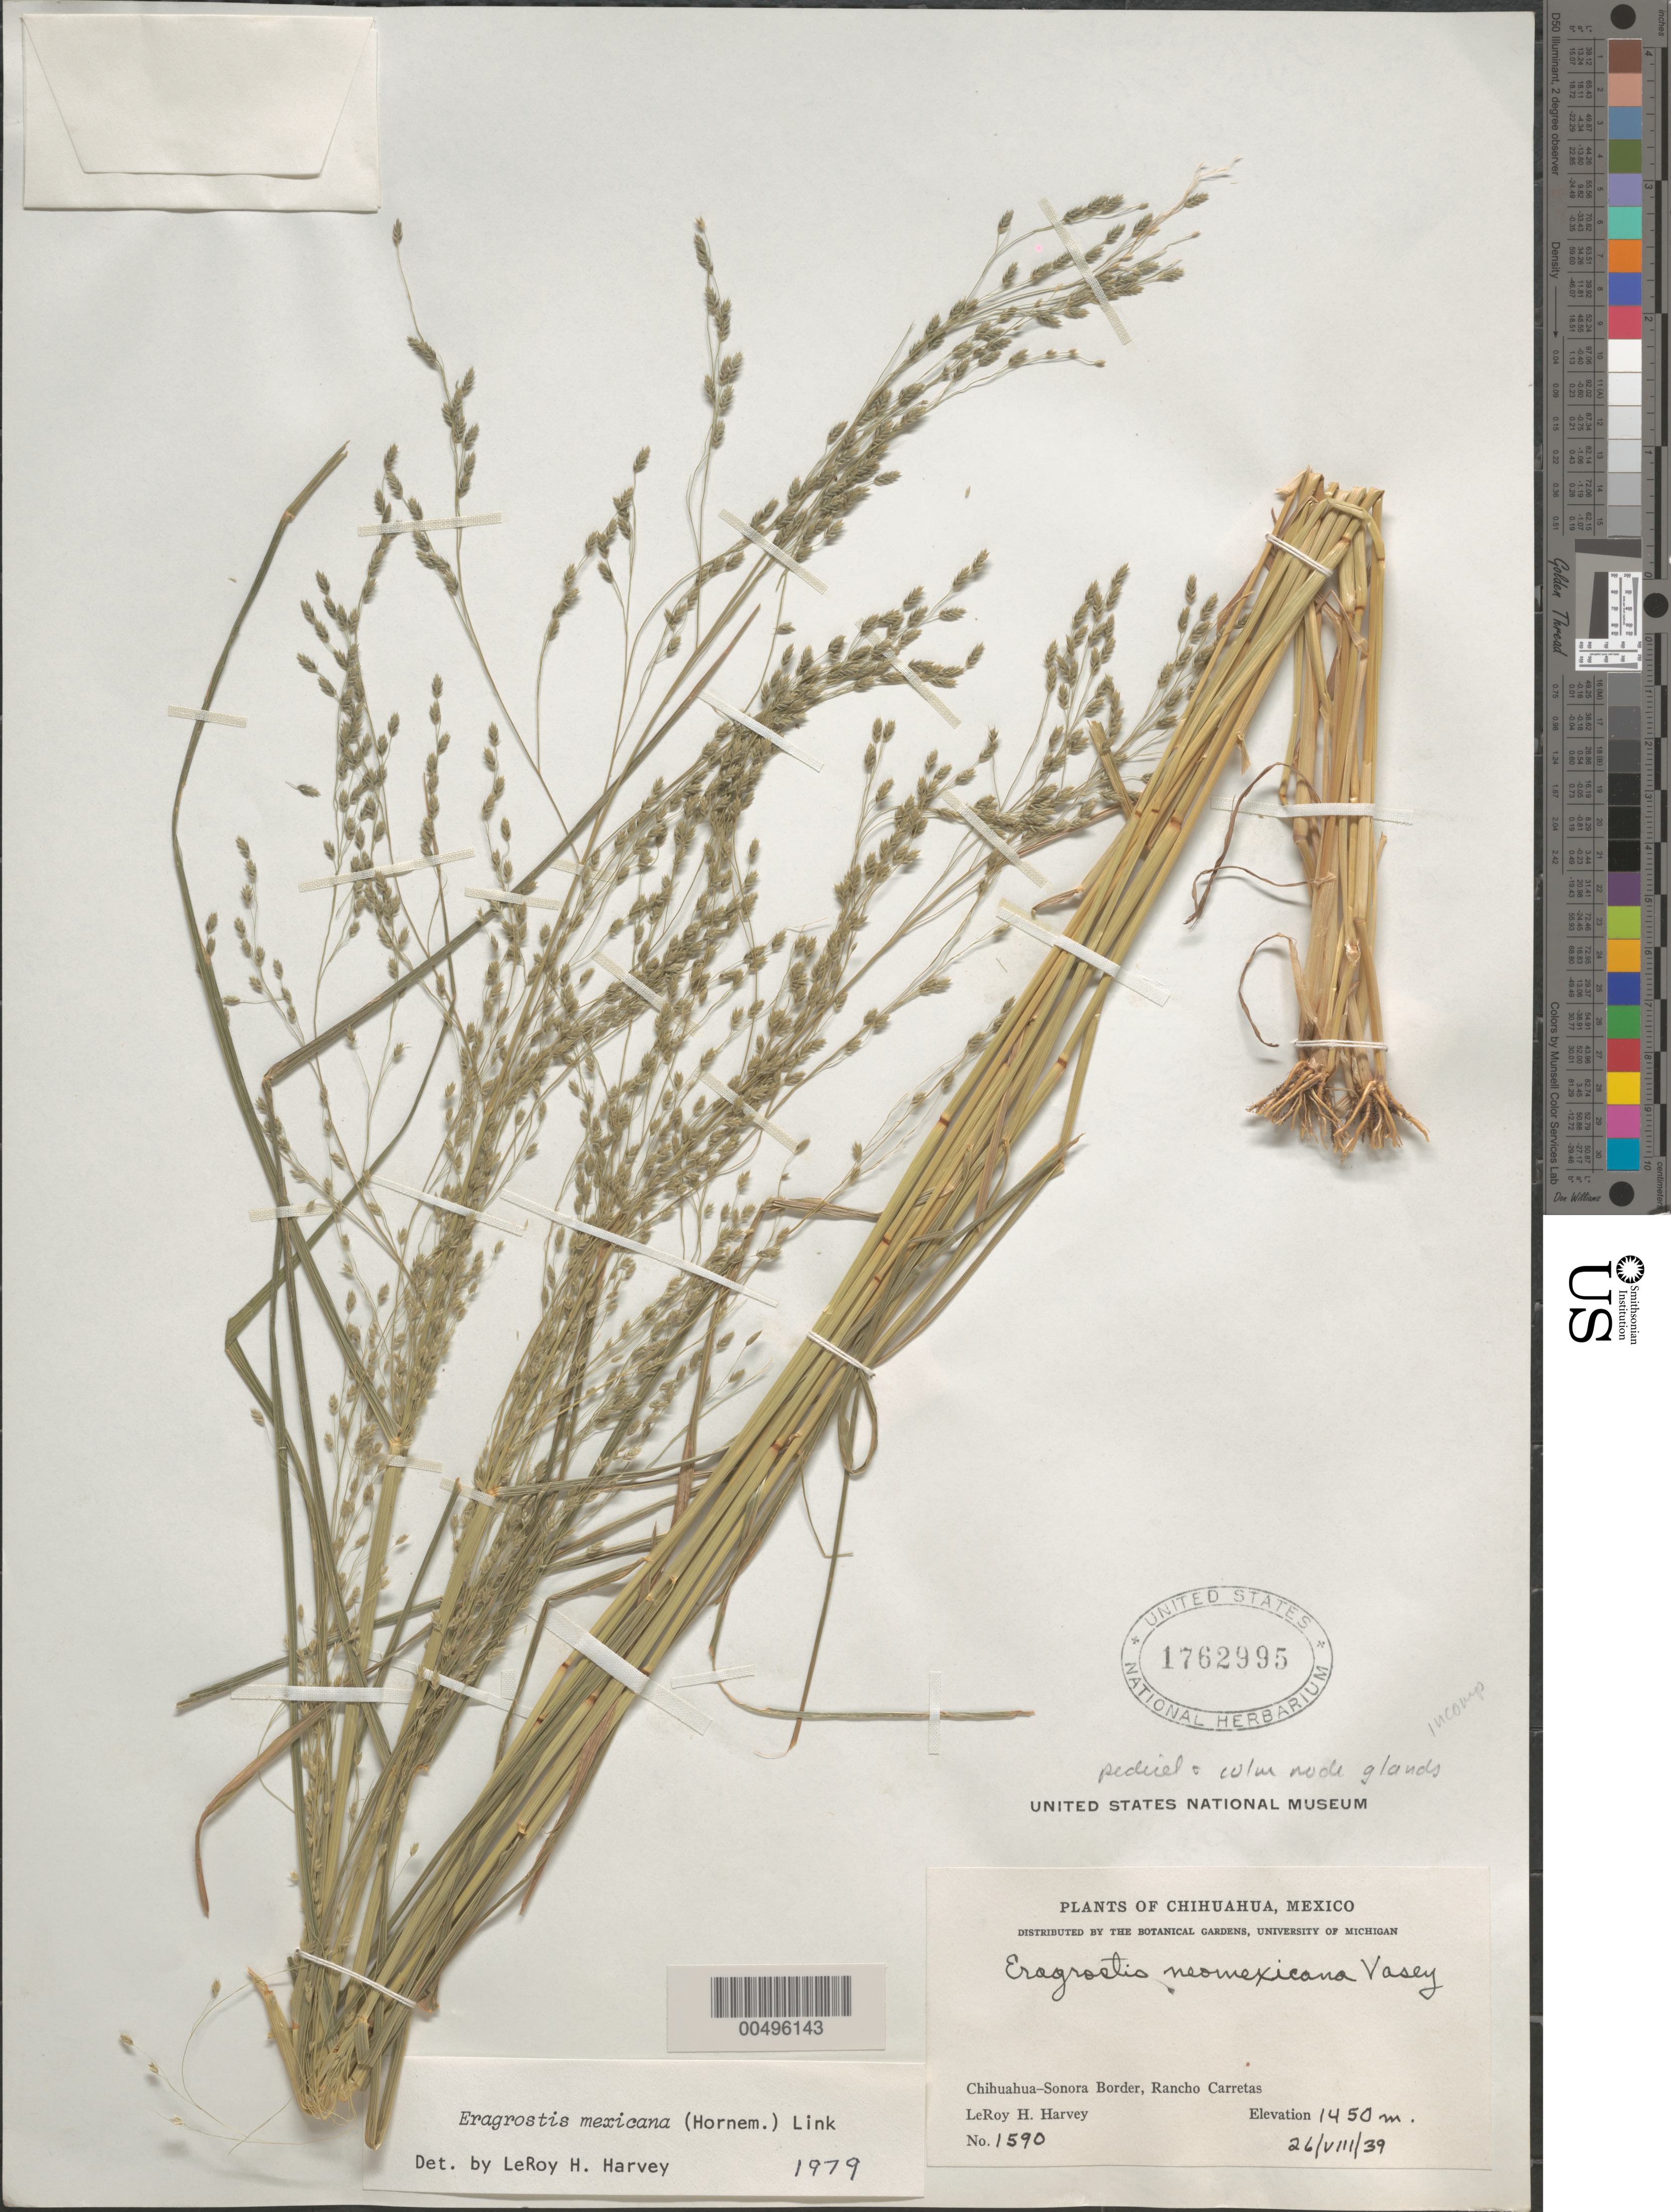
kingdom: Plantae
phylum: Tracheophyta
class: Liliopsida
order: Poales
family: Poaceae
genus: Eragrostis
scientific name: Eragrostis mexicana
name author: (Hornem.) Link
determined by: Harvey, L. H.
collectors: L. H. Harvey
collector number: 1590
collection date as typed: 26 Aug 1939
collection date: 1939-08-26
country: Mexico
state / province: Chihuahua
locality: Chihuahua - Sonora Border, Rancho Carretas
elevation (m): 1450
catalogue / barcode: US 1762995